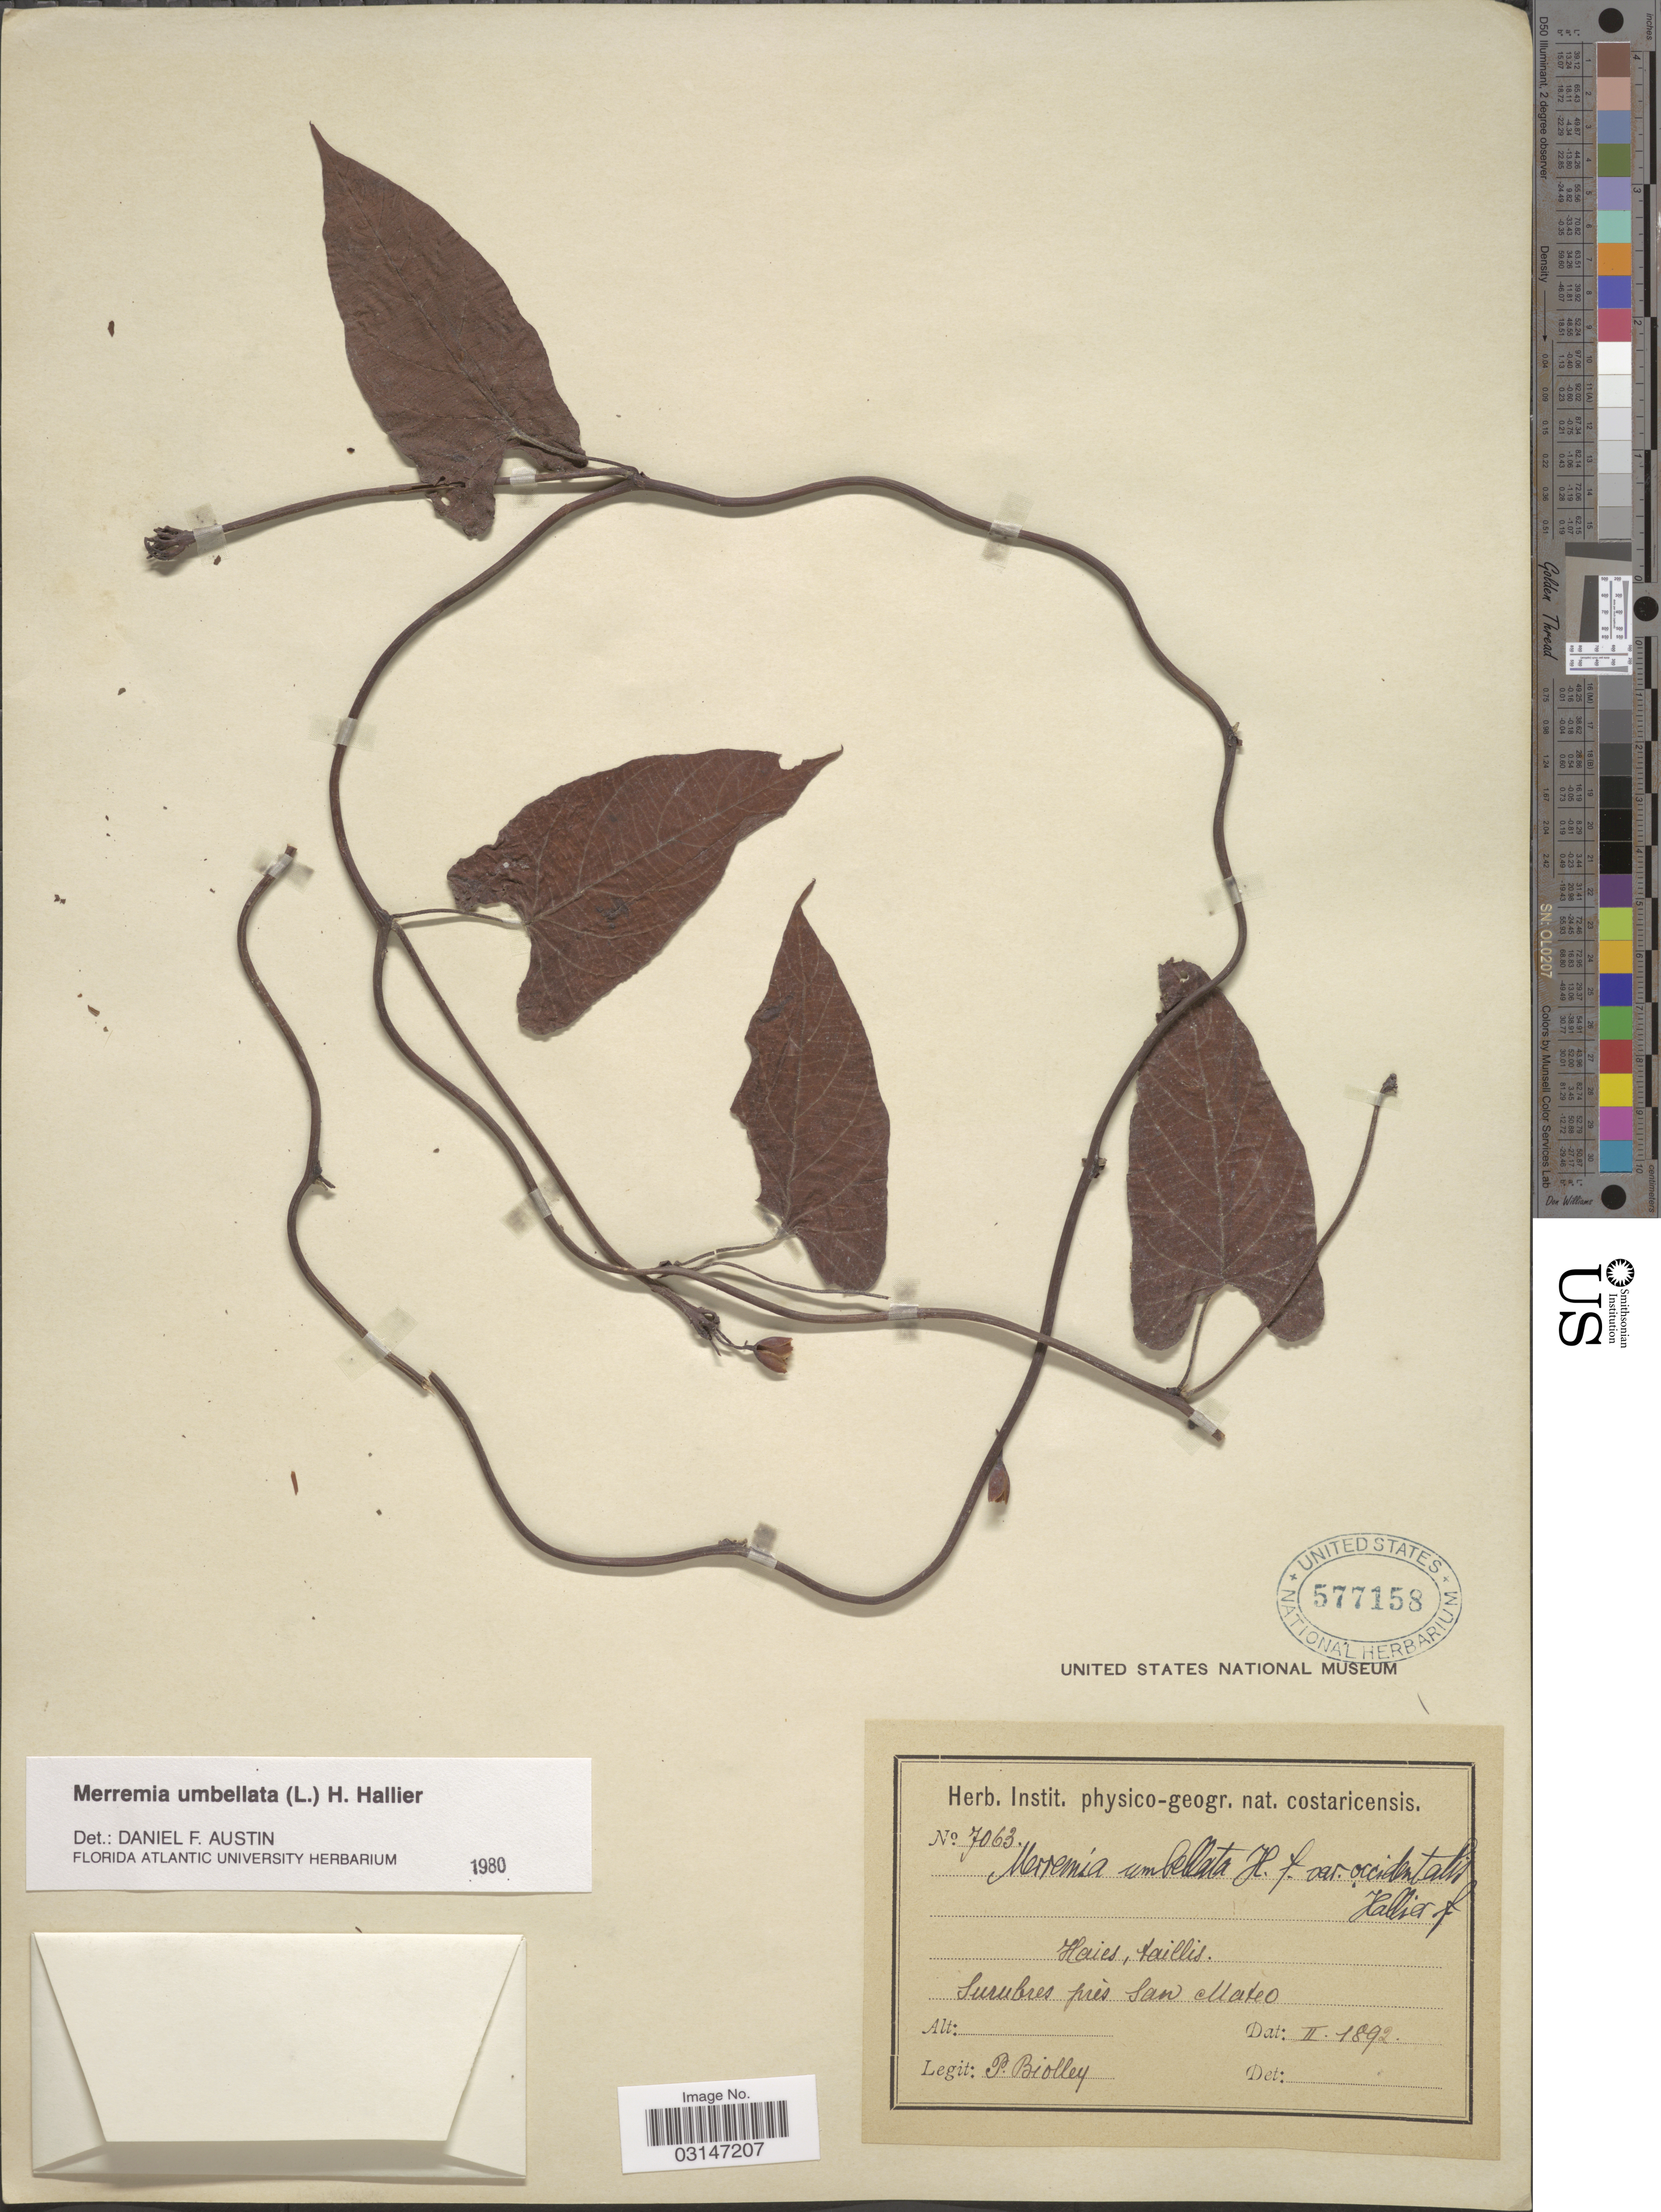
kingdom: Plantae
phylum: Tracheophyta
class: Magnoliopsida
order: Solanales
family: Convolvulaceae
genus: Camonea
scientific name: Camonea umbellata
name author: (L.) A. R. Simões & Staples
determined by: Strong, Mark T., (BOT), Smithsonian Institution - National Museum of Natural History (UNITED STATES)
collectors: P. Biolley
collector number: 7063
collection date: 1892-02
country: Costa Rica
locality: Surubres prés San Mateo.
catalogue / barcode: US 577158